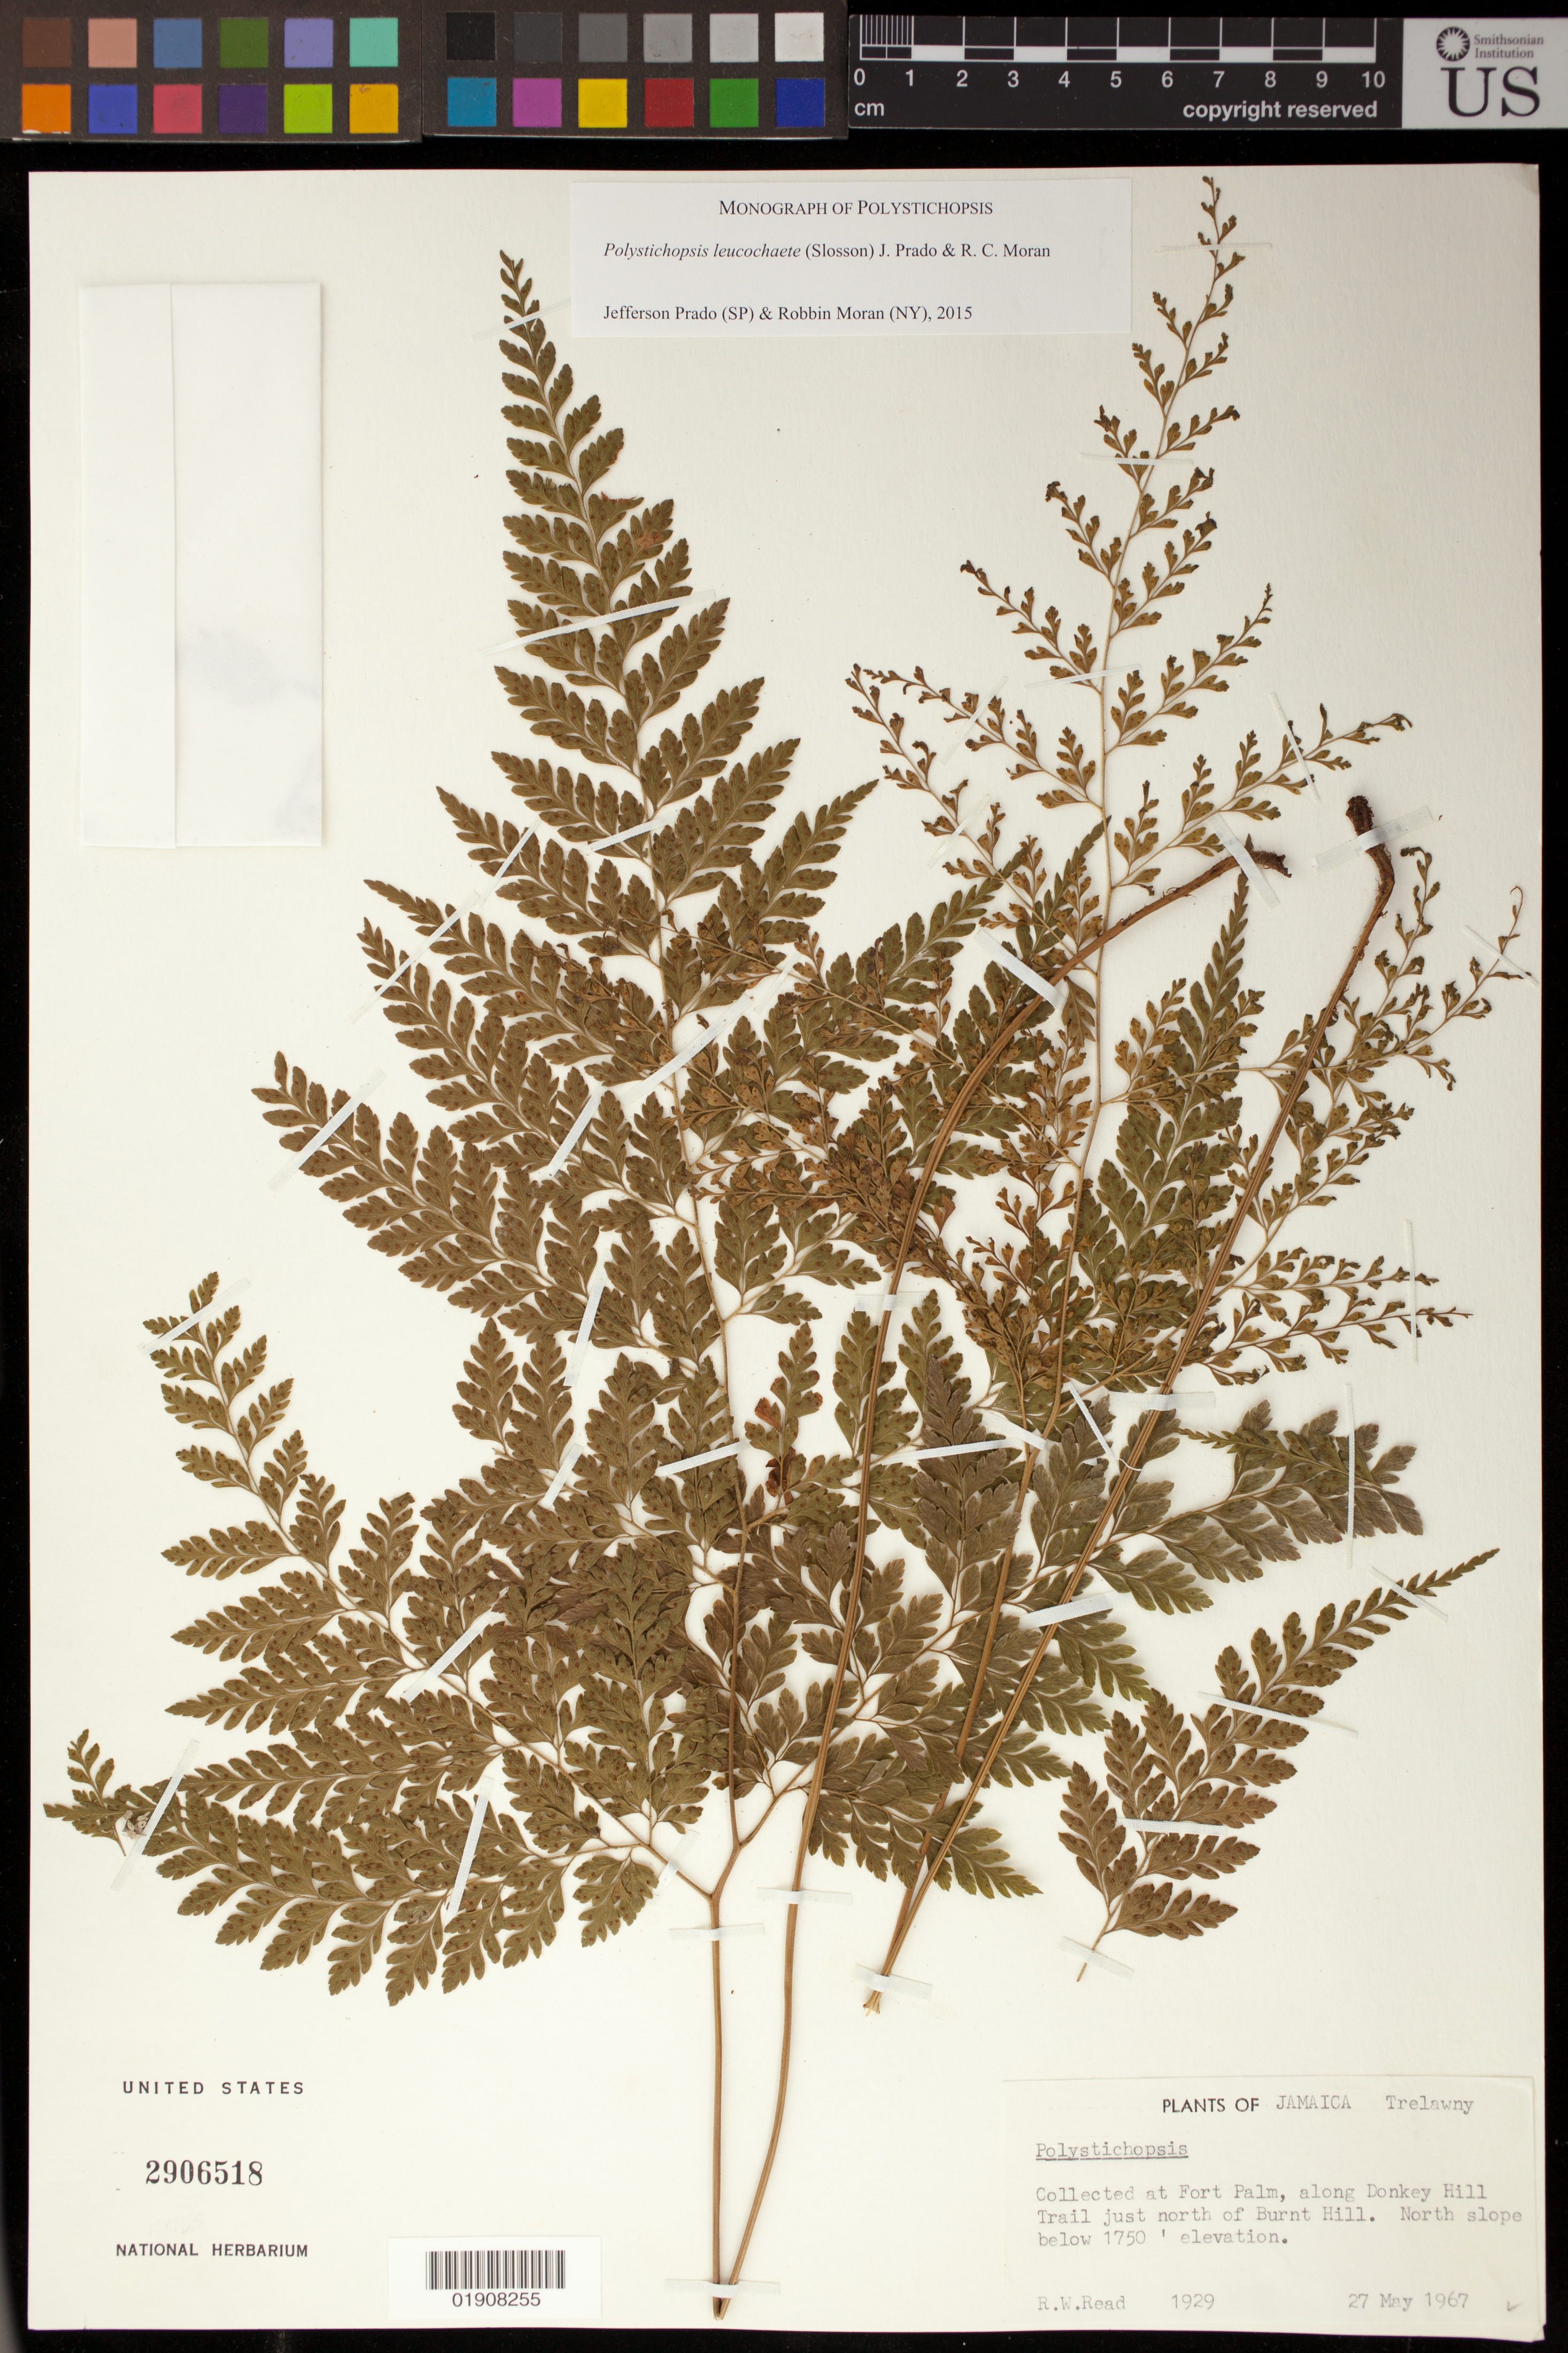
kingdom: Plantae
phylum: Tracheophyta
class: Polypodiopsida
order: Polypodiales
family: Dryopteridaceae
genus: Polystichopsis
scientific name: Polystichopsis leucochaete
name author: (Slosson) J. Prado & R.C. Moran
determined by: Prado, J.; Moran, R. C.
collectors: R. W. Read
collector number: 1929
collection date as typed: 27 May 1967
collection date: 1967-05-27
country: Jamaica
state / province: Trelawny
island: Jamaica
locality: At Fort Palm, along Donkey Hill Trail just north of Burnt Hill.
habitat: North slope.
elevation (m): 533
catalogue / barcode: US 2906518